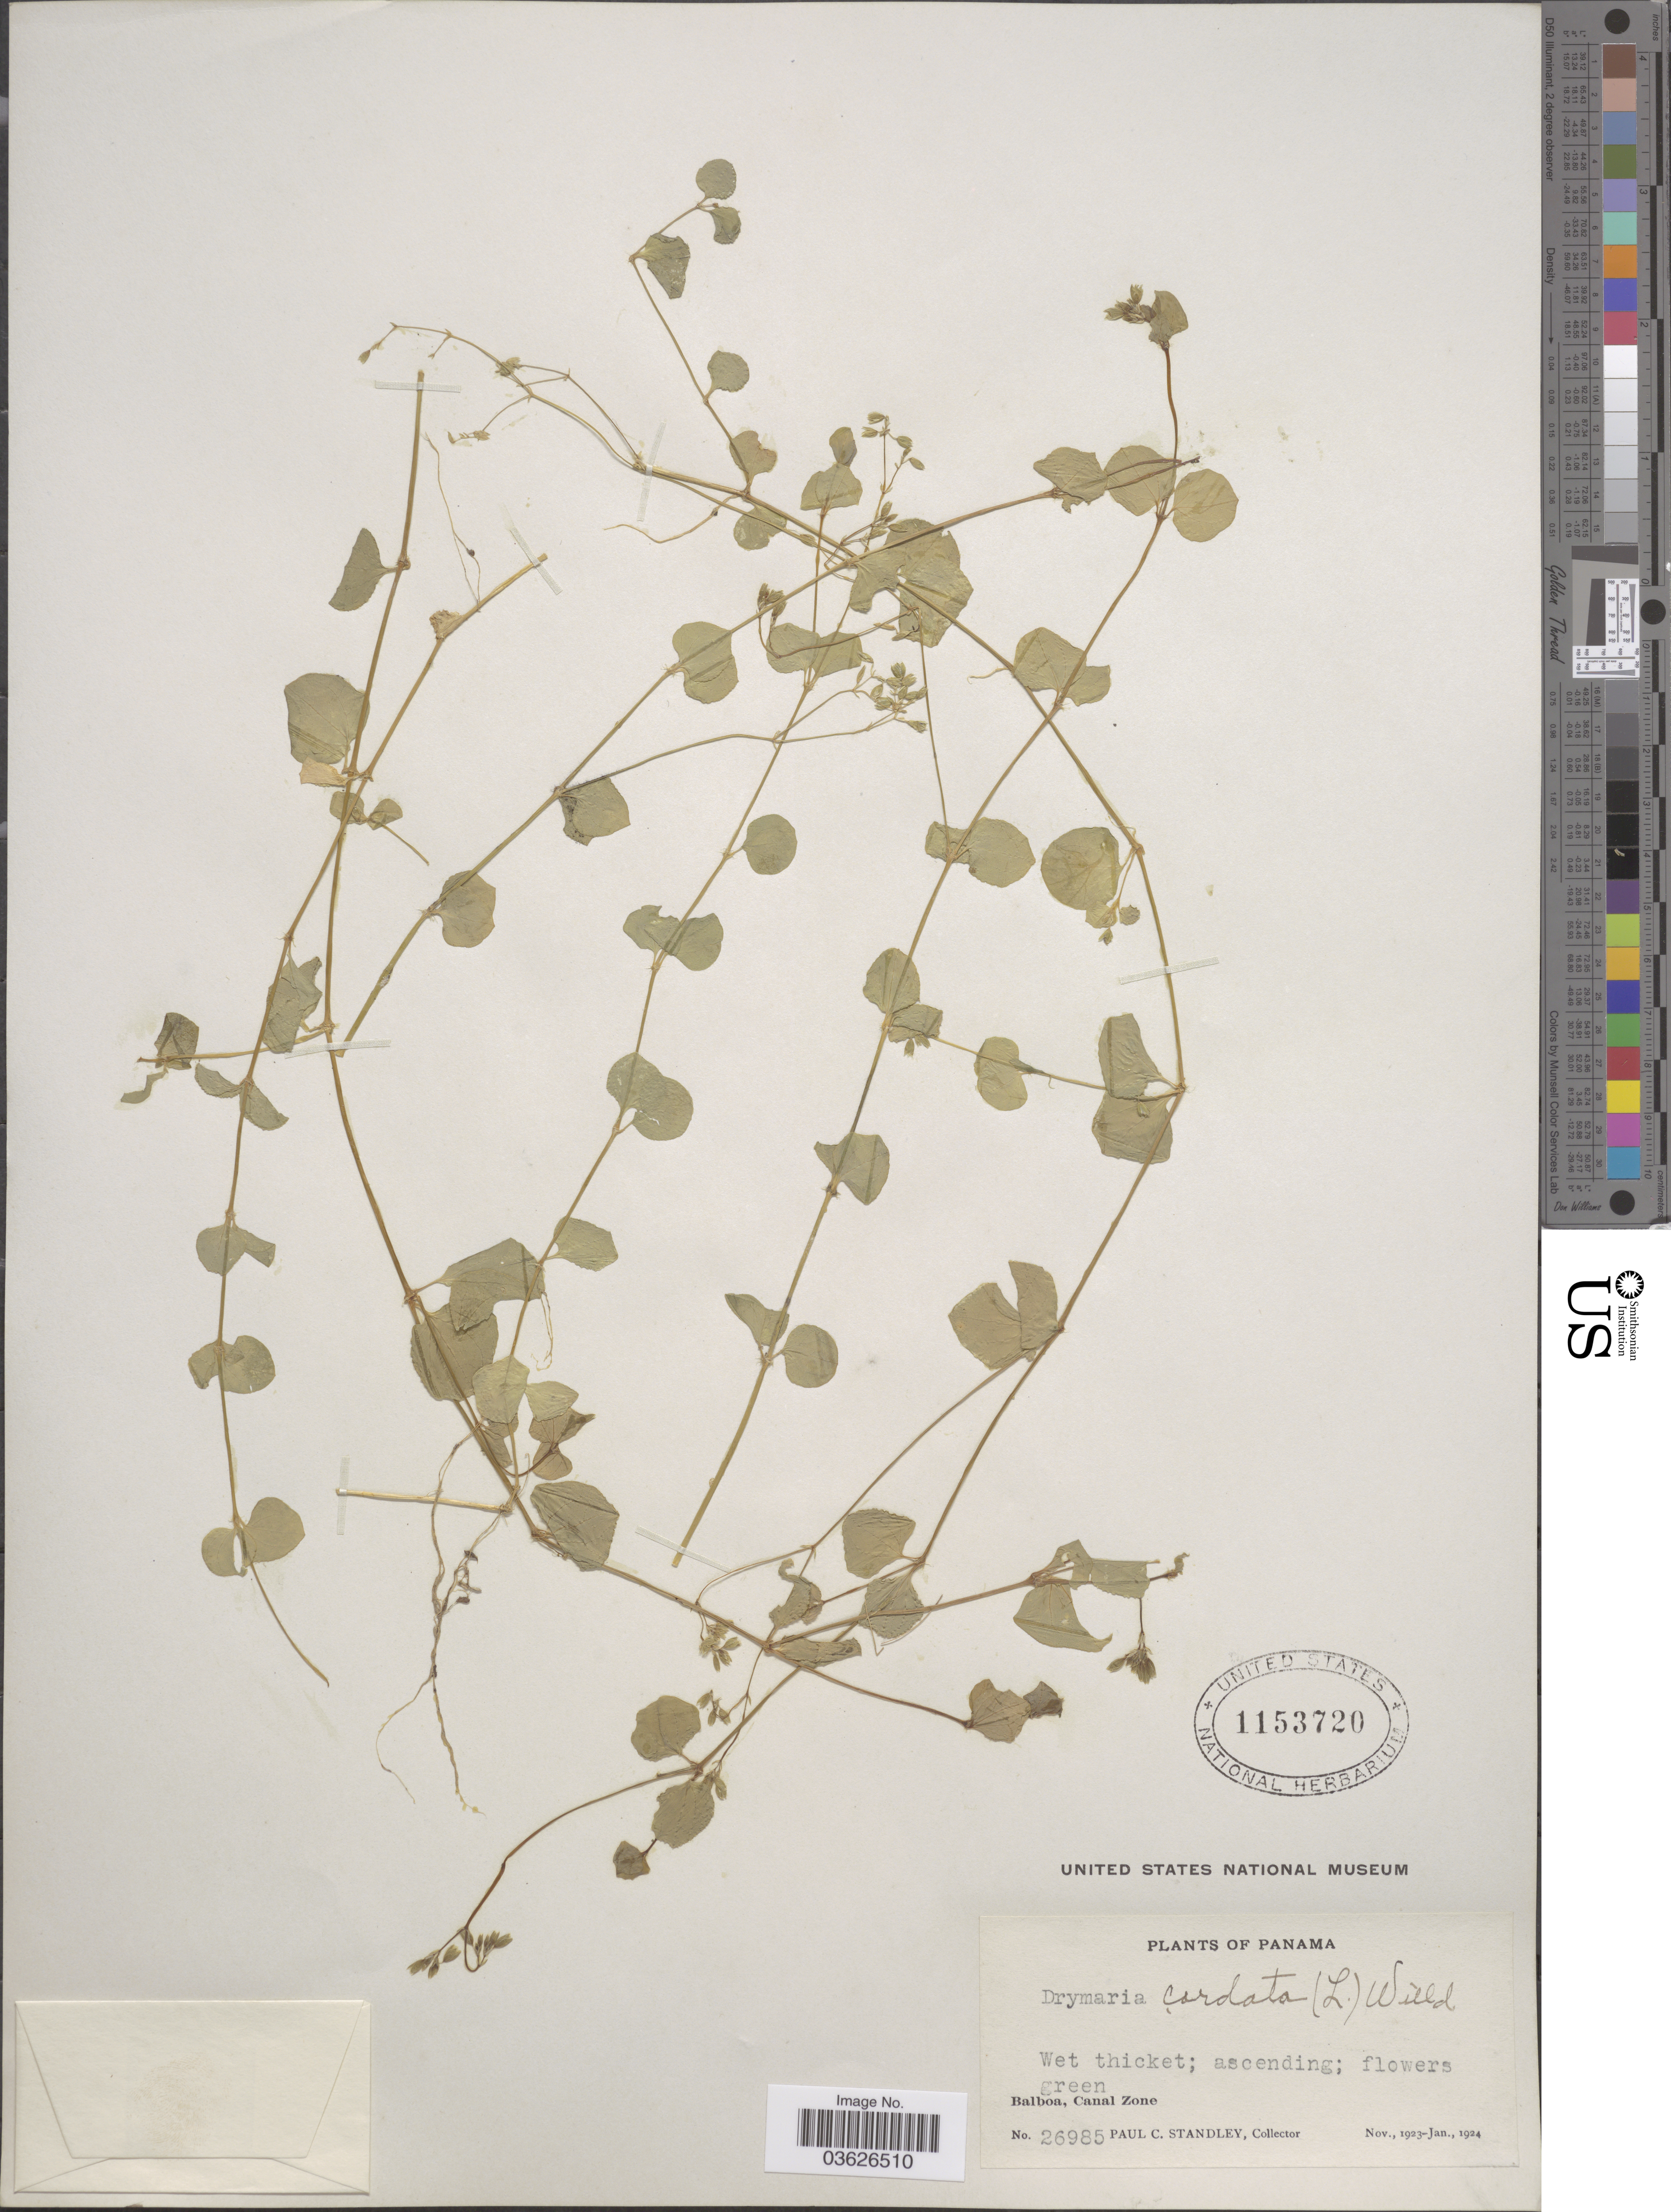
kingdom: Plantae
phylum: Tracheophyta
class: Magnoliopsida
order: Caryophyllales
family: Caryophyllaceae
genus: Drymaria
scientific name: Drymaria cordata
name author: (L.) Willd. ex Schult.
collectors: P. C. Standley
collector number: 26985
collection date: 1923-11/1924-01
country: Panama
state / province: Colón / Panamá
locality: Balboa, Canal Zone.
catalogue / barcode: US 1153720